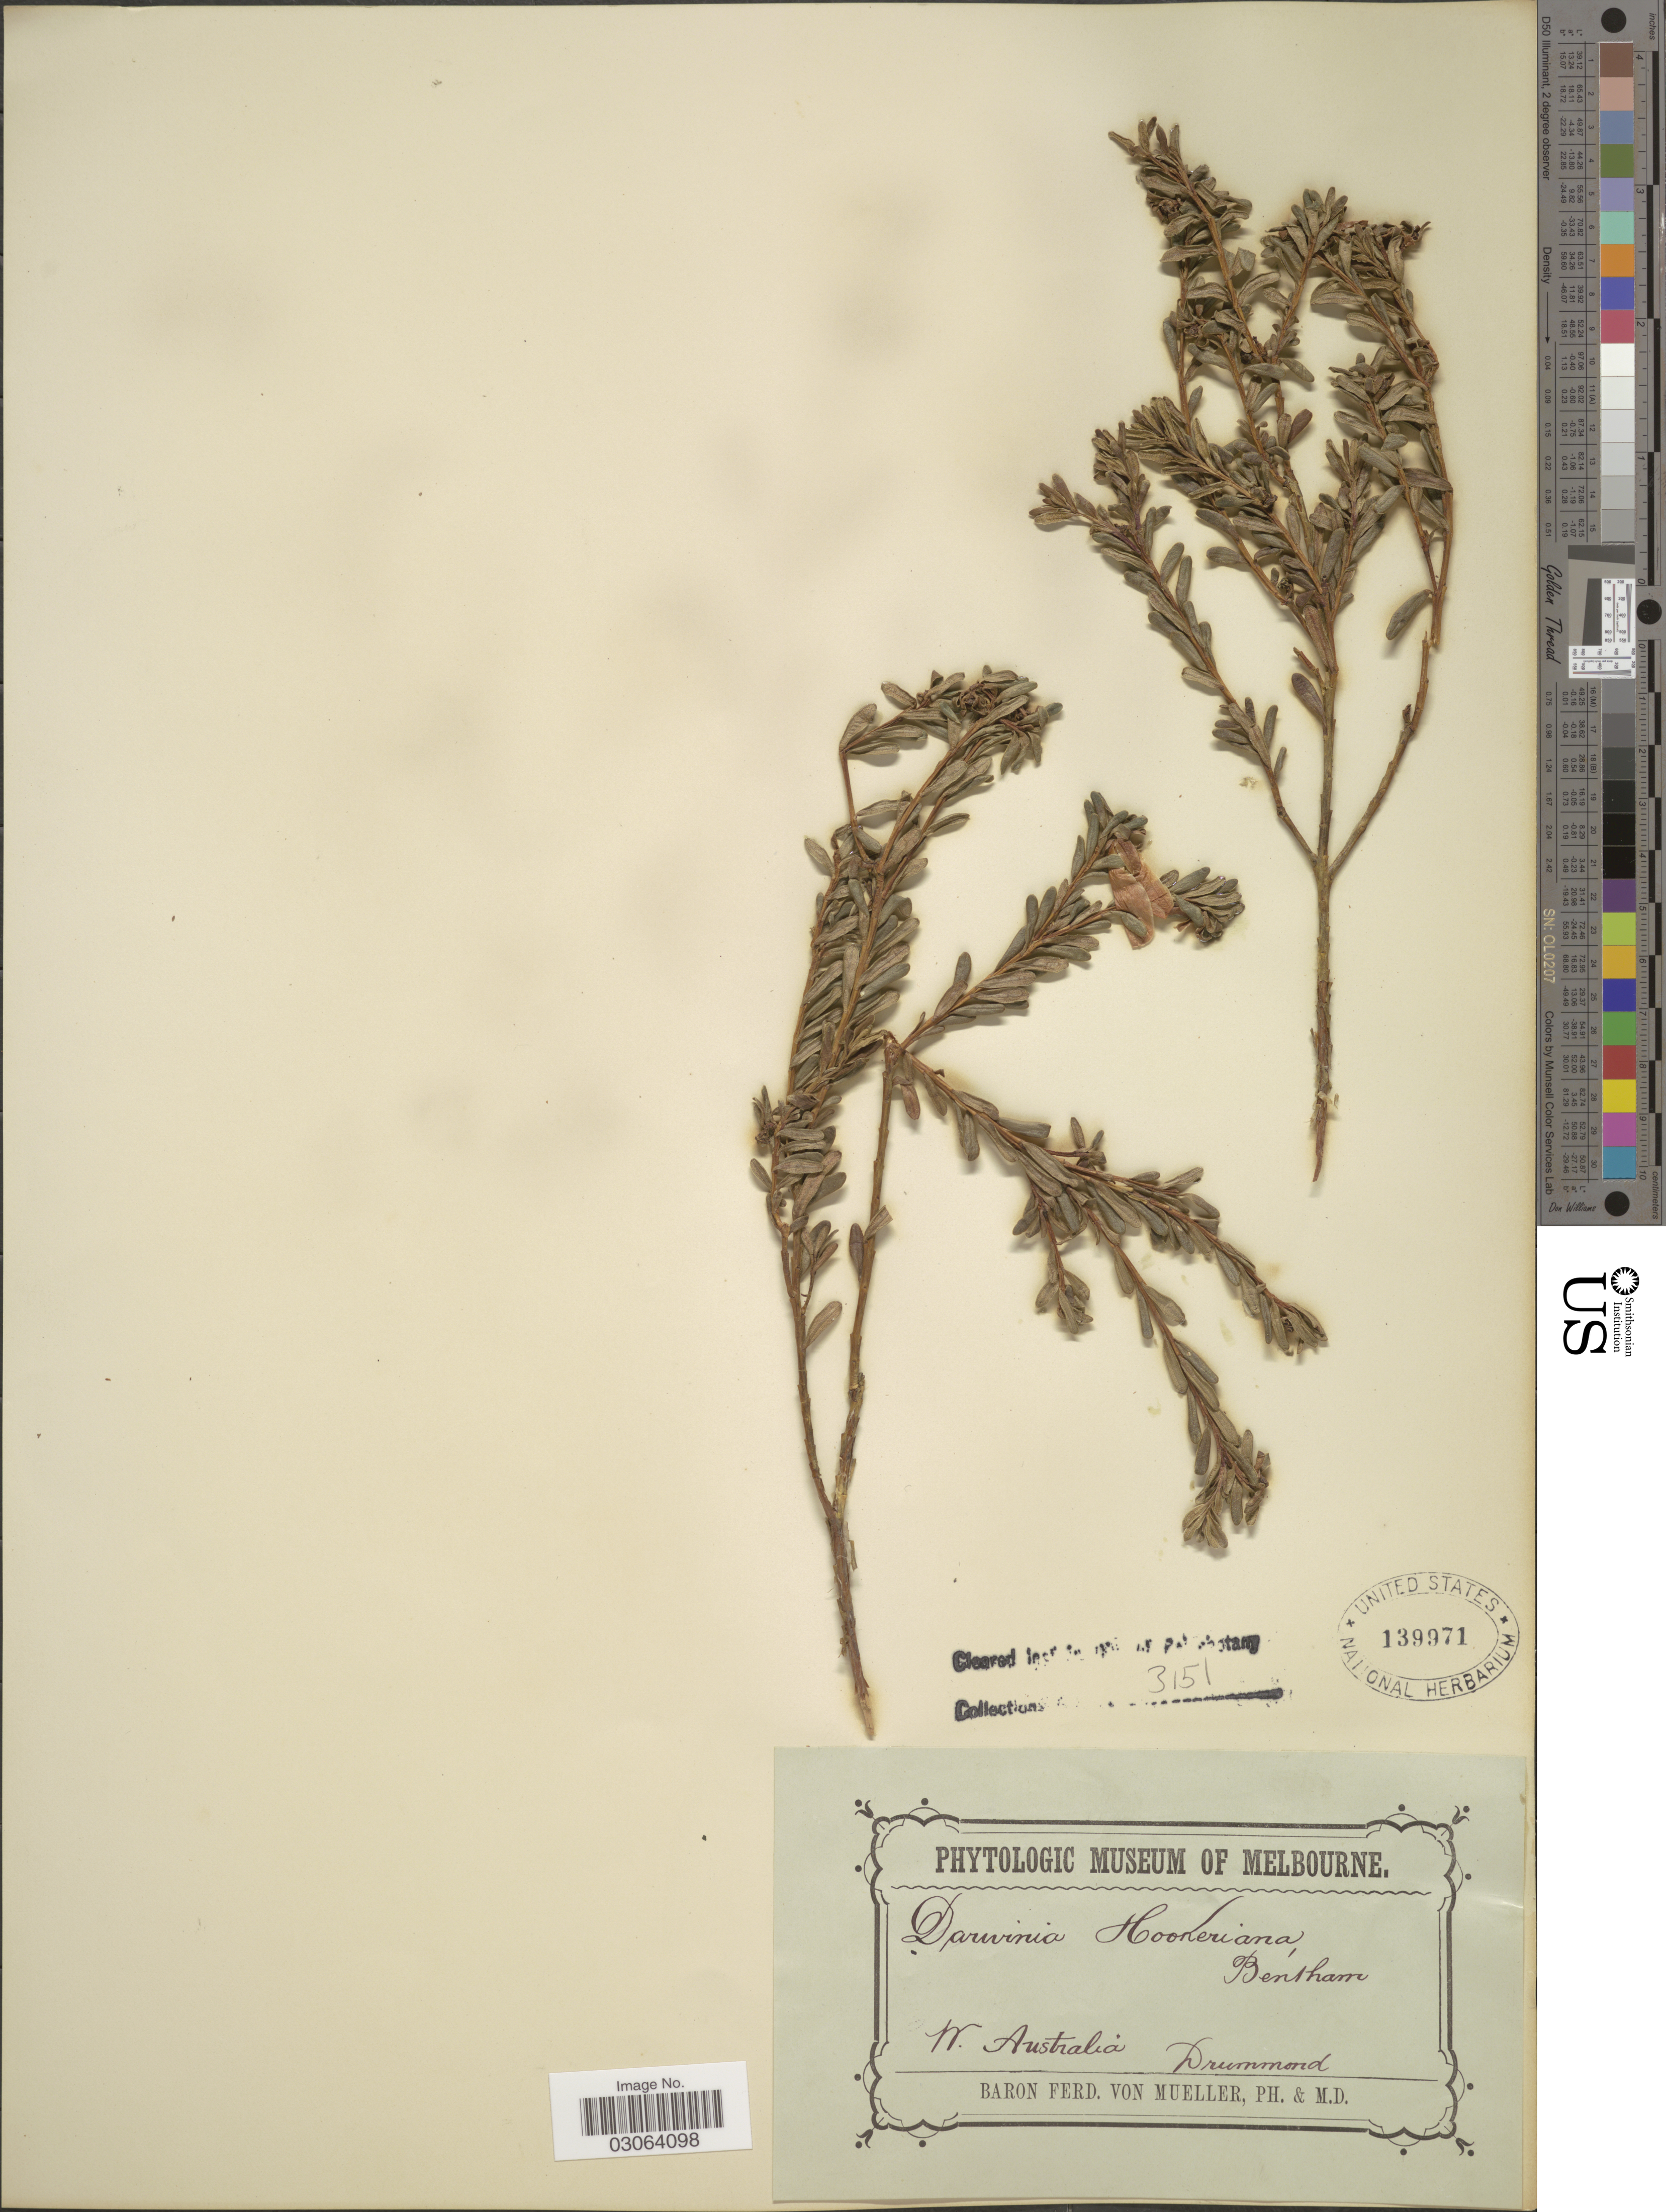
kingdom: Plantae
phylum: Tracheophyta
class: Magnoliopsida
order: Myrtales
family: Myrtaceae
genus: Darwinia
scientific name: Darwinia hookeriana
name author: (Meisn.) Benth.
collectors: -. Drummond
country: Australia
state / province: Western Australia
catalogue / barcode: US 139971